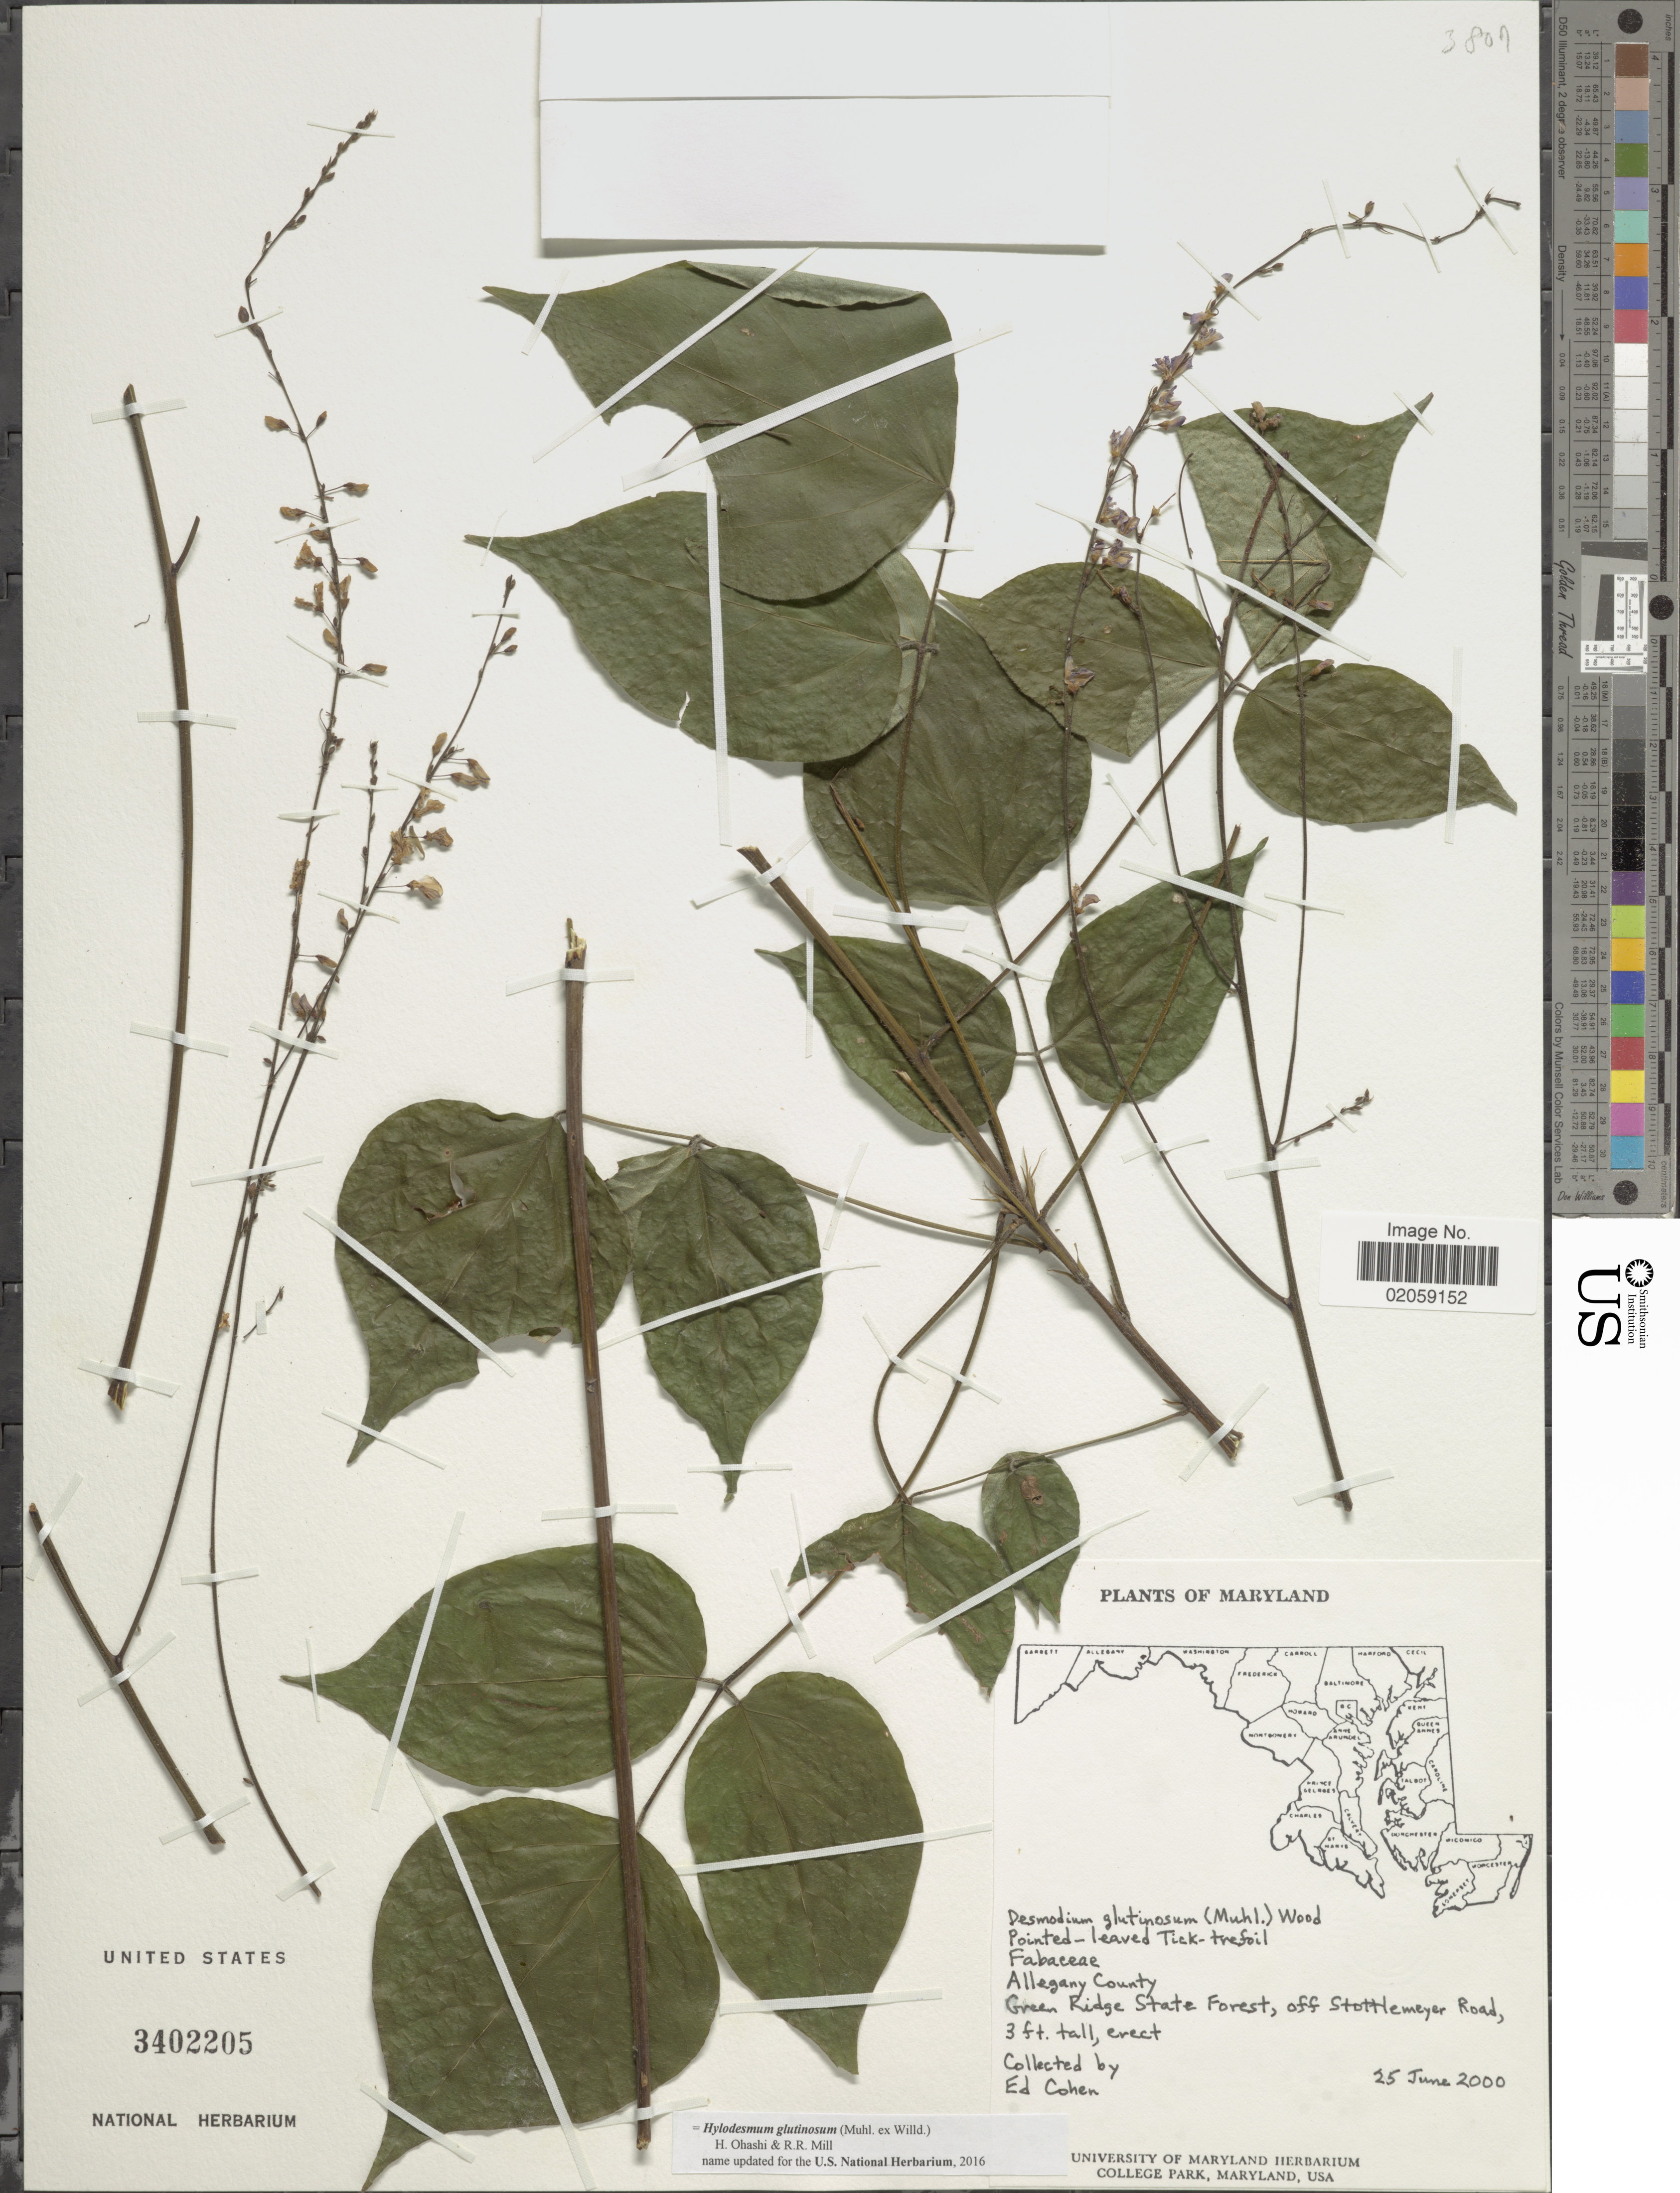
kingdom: Plantae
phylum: Tracheophyta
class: Magnoliopsida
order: Fabales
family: Fabaceae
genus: Hylodesmum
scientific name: Hylodesmum glutinosum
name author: (Muhl. ex Willd.) H. Ohashi & R.R. Mill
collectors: E. Cohen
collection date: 2000-06-25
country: United States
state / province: Maryland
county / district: Allegany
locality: Allegany County. Green Ridge State Forest, off Stottlemeyer Road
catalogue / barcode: US 3402205